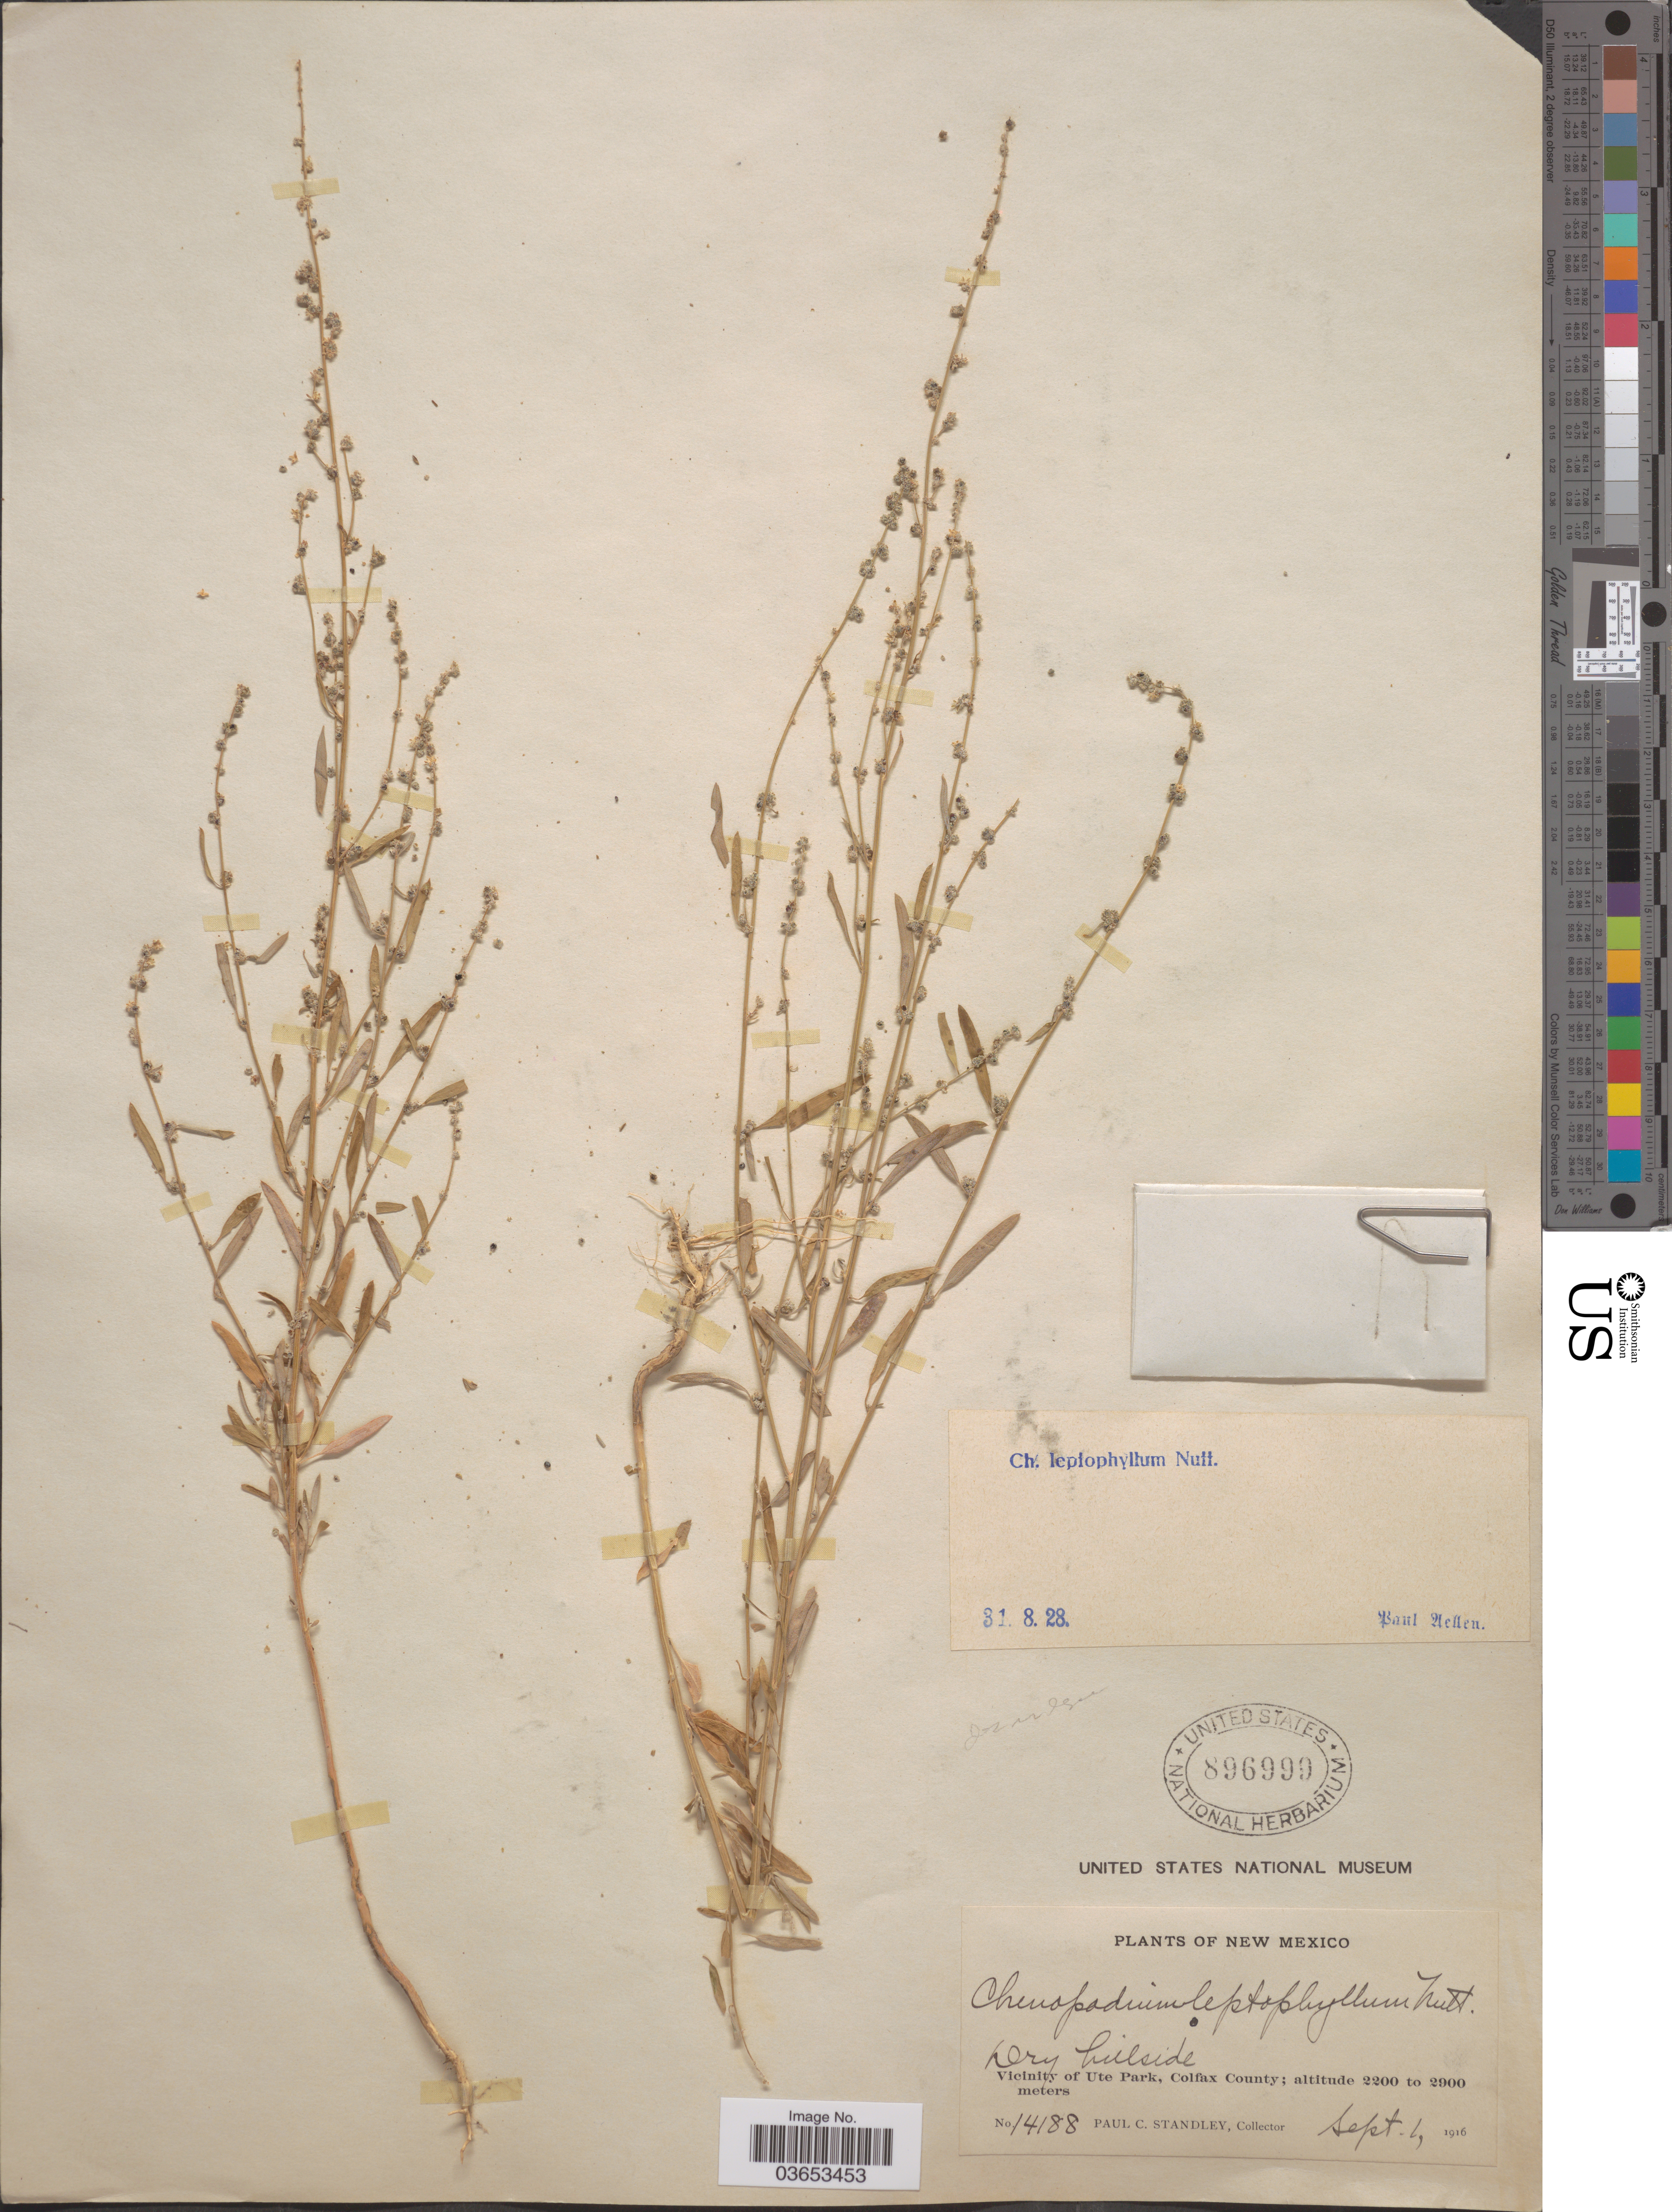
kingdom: Plantae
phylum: Tracheophyta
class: Magnoliopsida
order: Caryophyllales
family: Amaranthaceae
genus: Chenopodium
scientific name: Chenopodium leptophyllum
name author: (Moq.) Nutt. ex S. Watson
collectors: P. C. Standley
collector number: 14188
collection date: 1916-09-01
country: United States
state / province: New Mexico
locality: Vicinity of Ute Park, Colfax County.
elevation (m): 2200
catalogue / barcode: US 896999